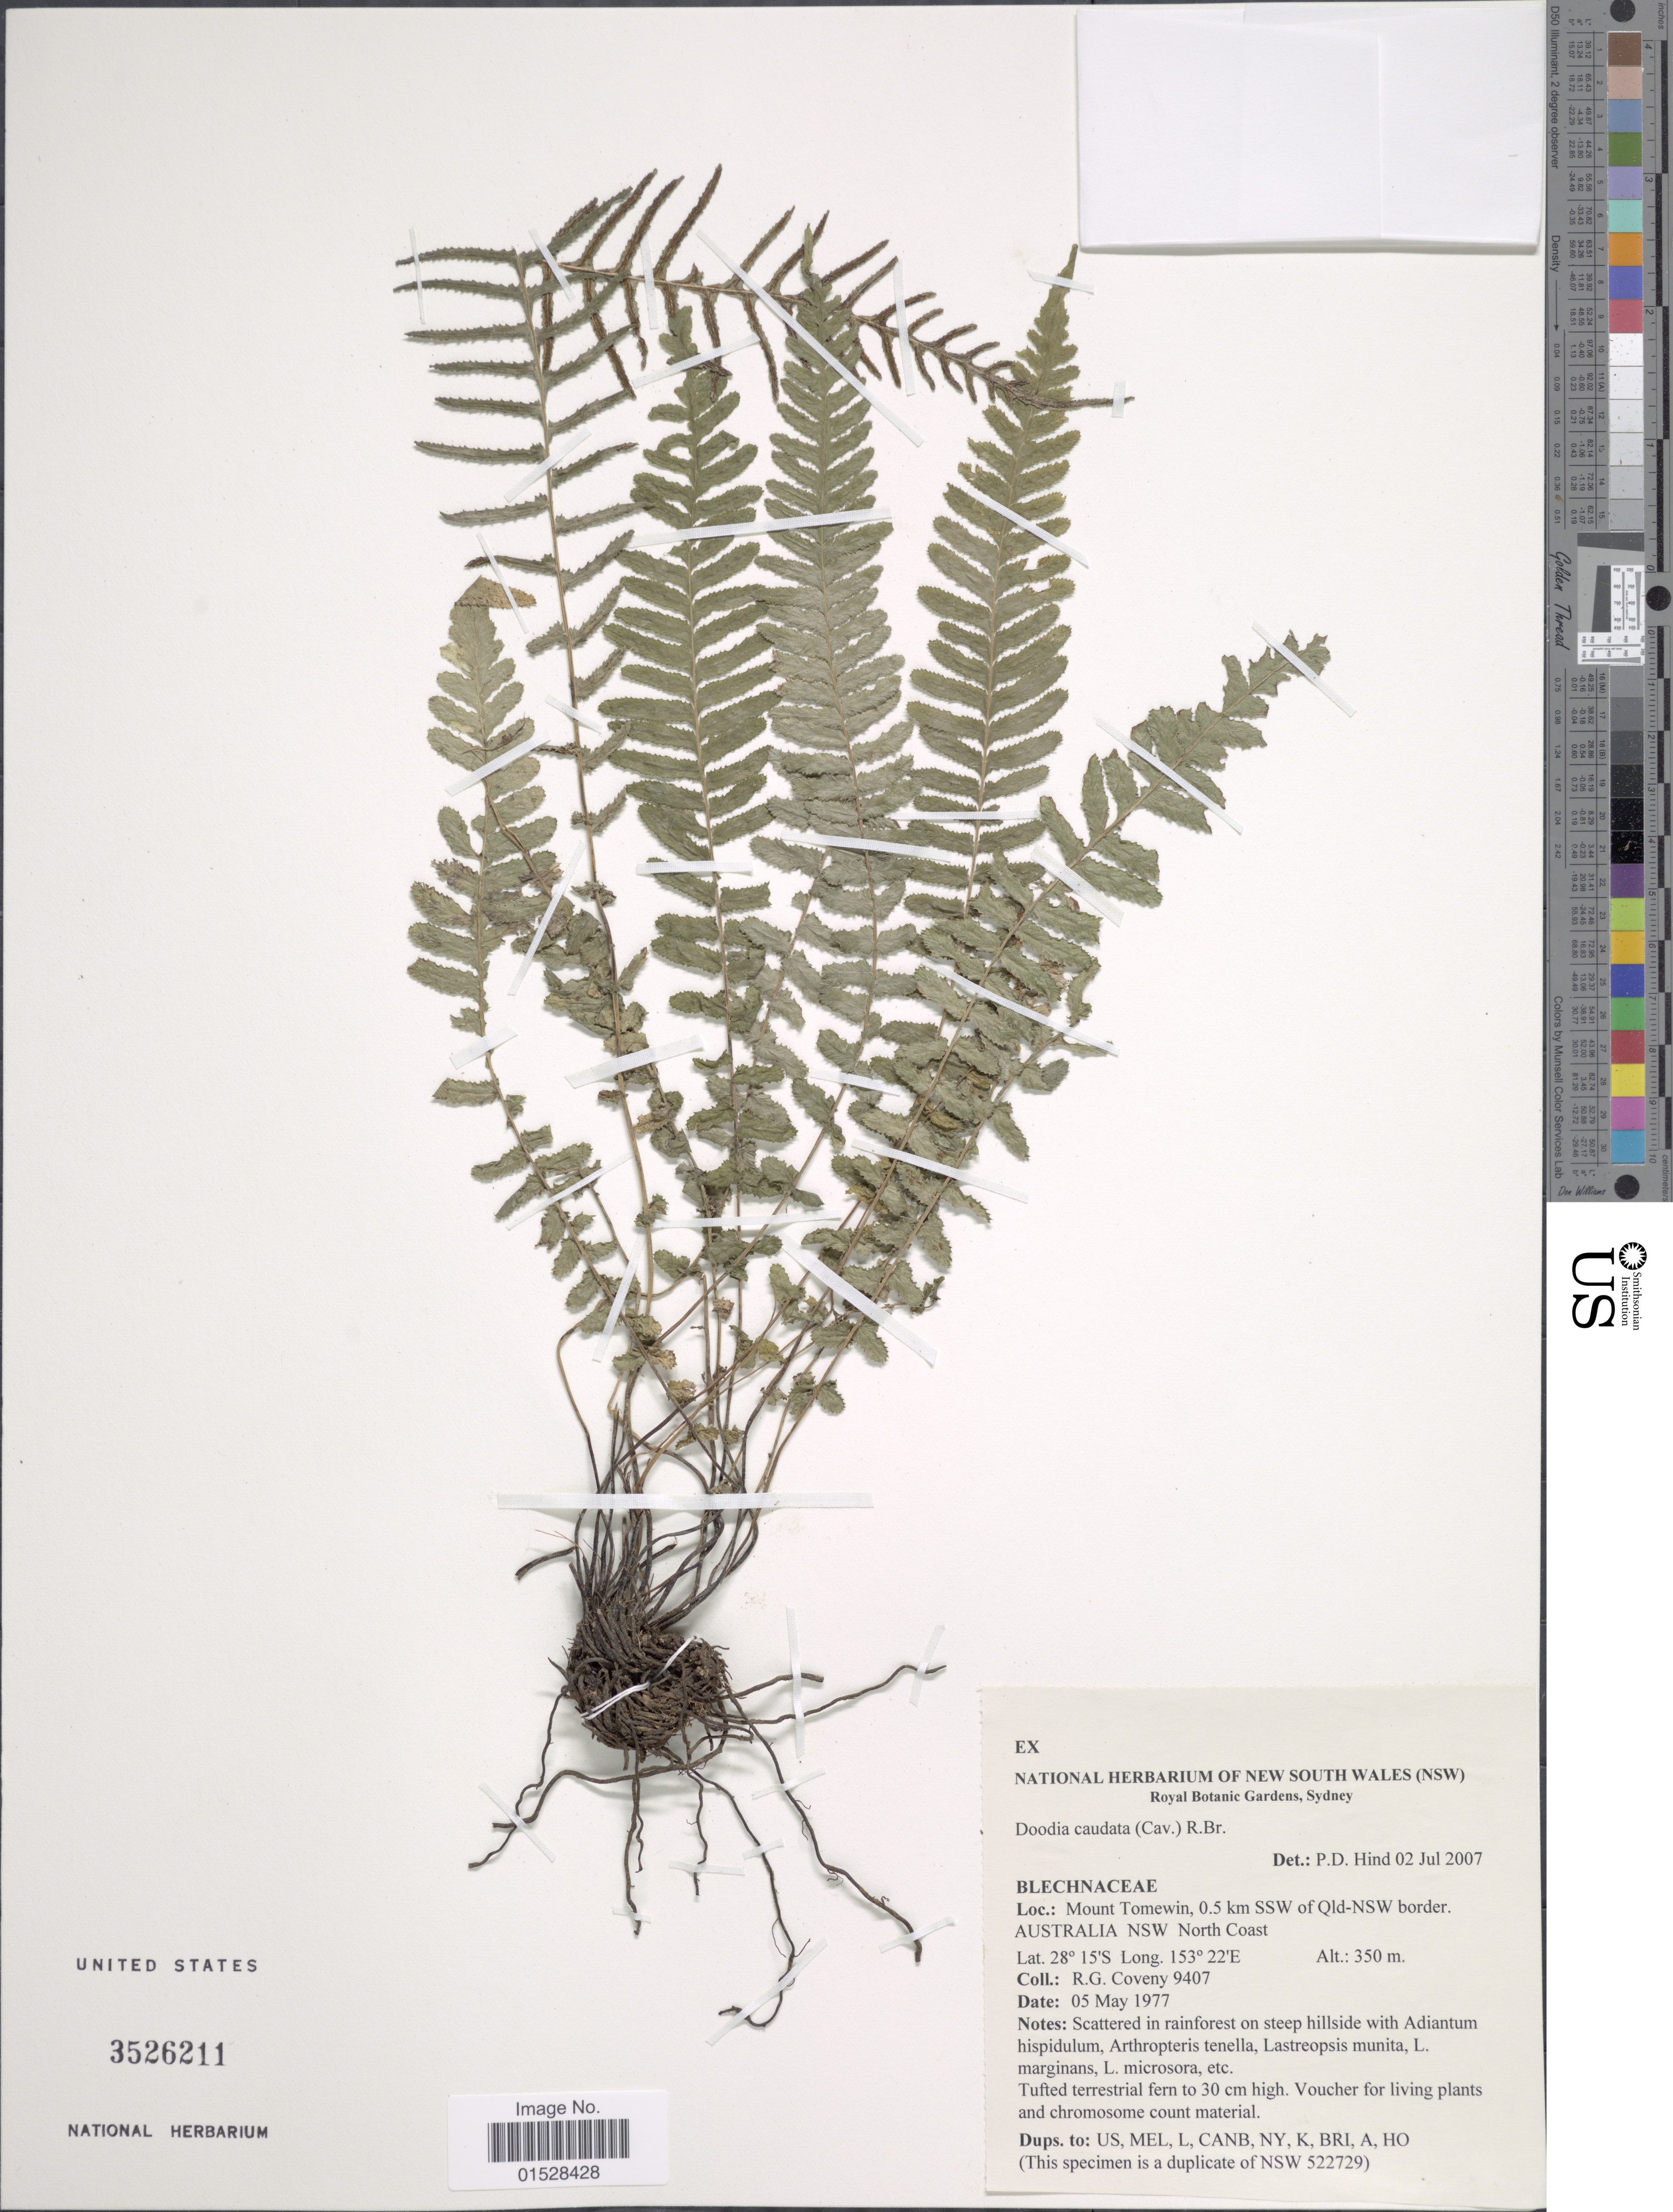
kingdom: Plantae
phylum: Tracheophyta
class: Polypodiopsida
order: Polypodiales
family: Blechnaceae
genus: Blechnum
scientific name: Blechnum spinulosum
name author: Poir.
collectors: R. Coveny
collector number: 9407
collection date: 1977-05-05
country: Australia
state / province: New South Wales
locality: Mount Tomewin, 1.5 km SSW of Qld-NSW border, North Coast.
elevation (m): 350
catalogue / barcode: US 3526211